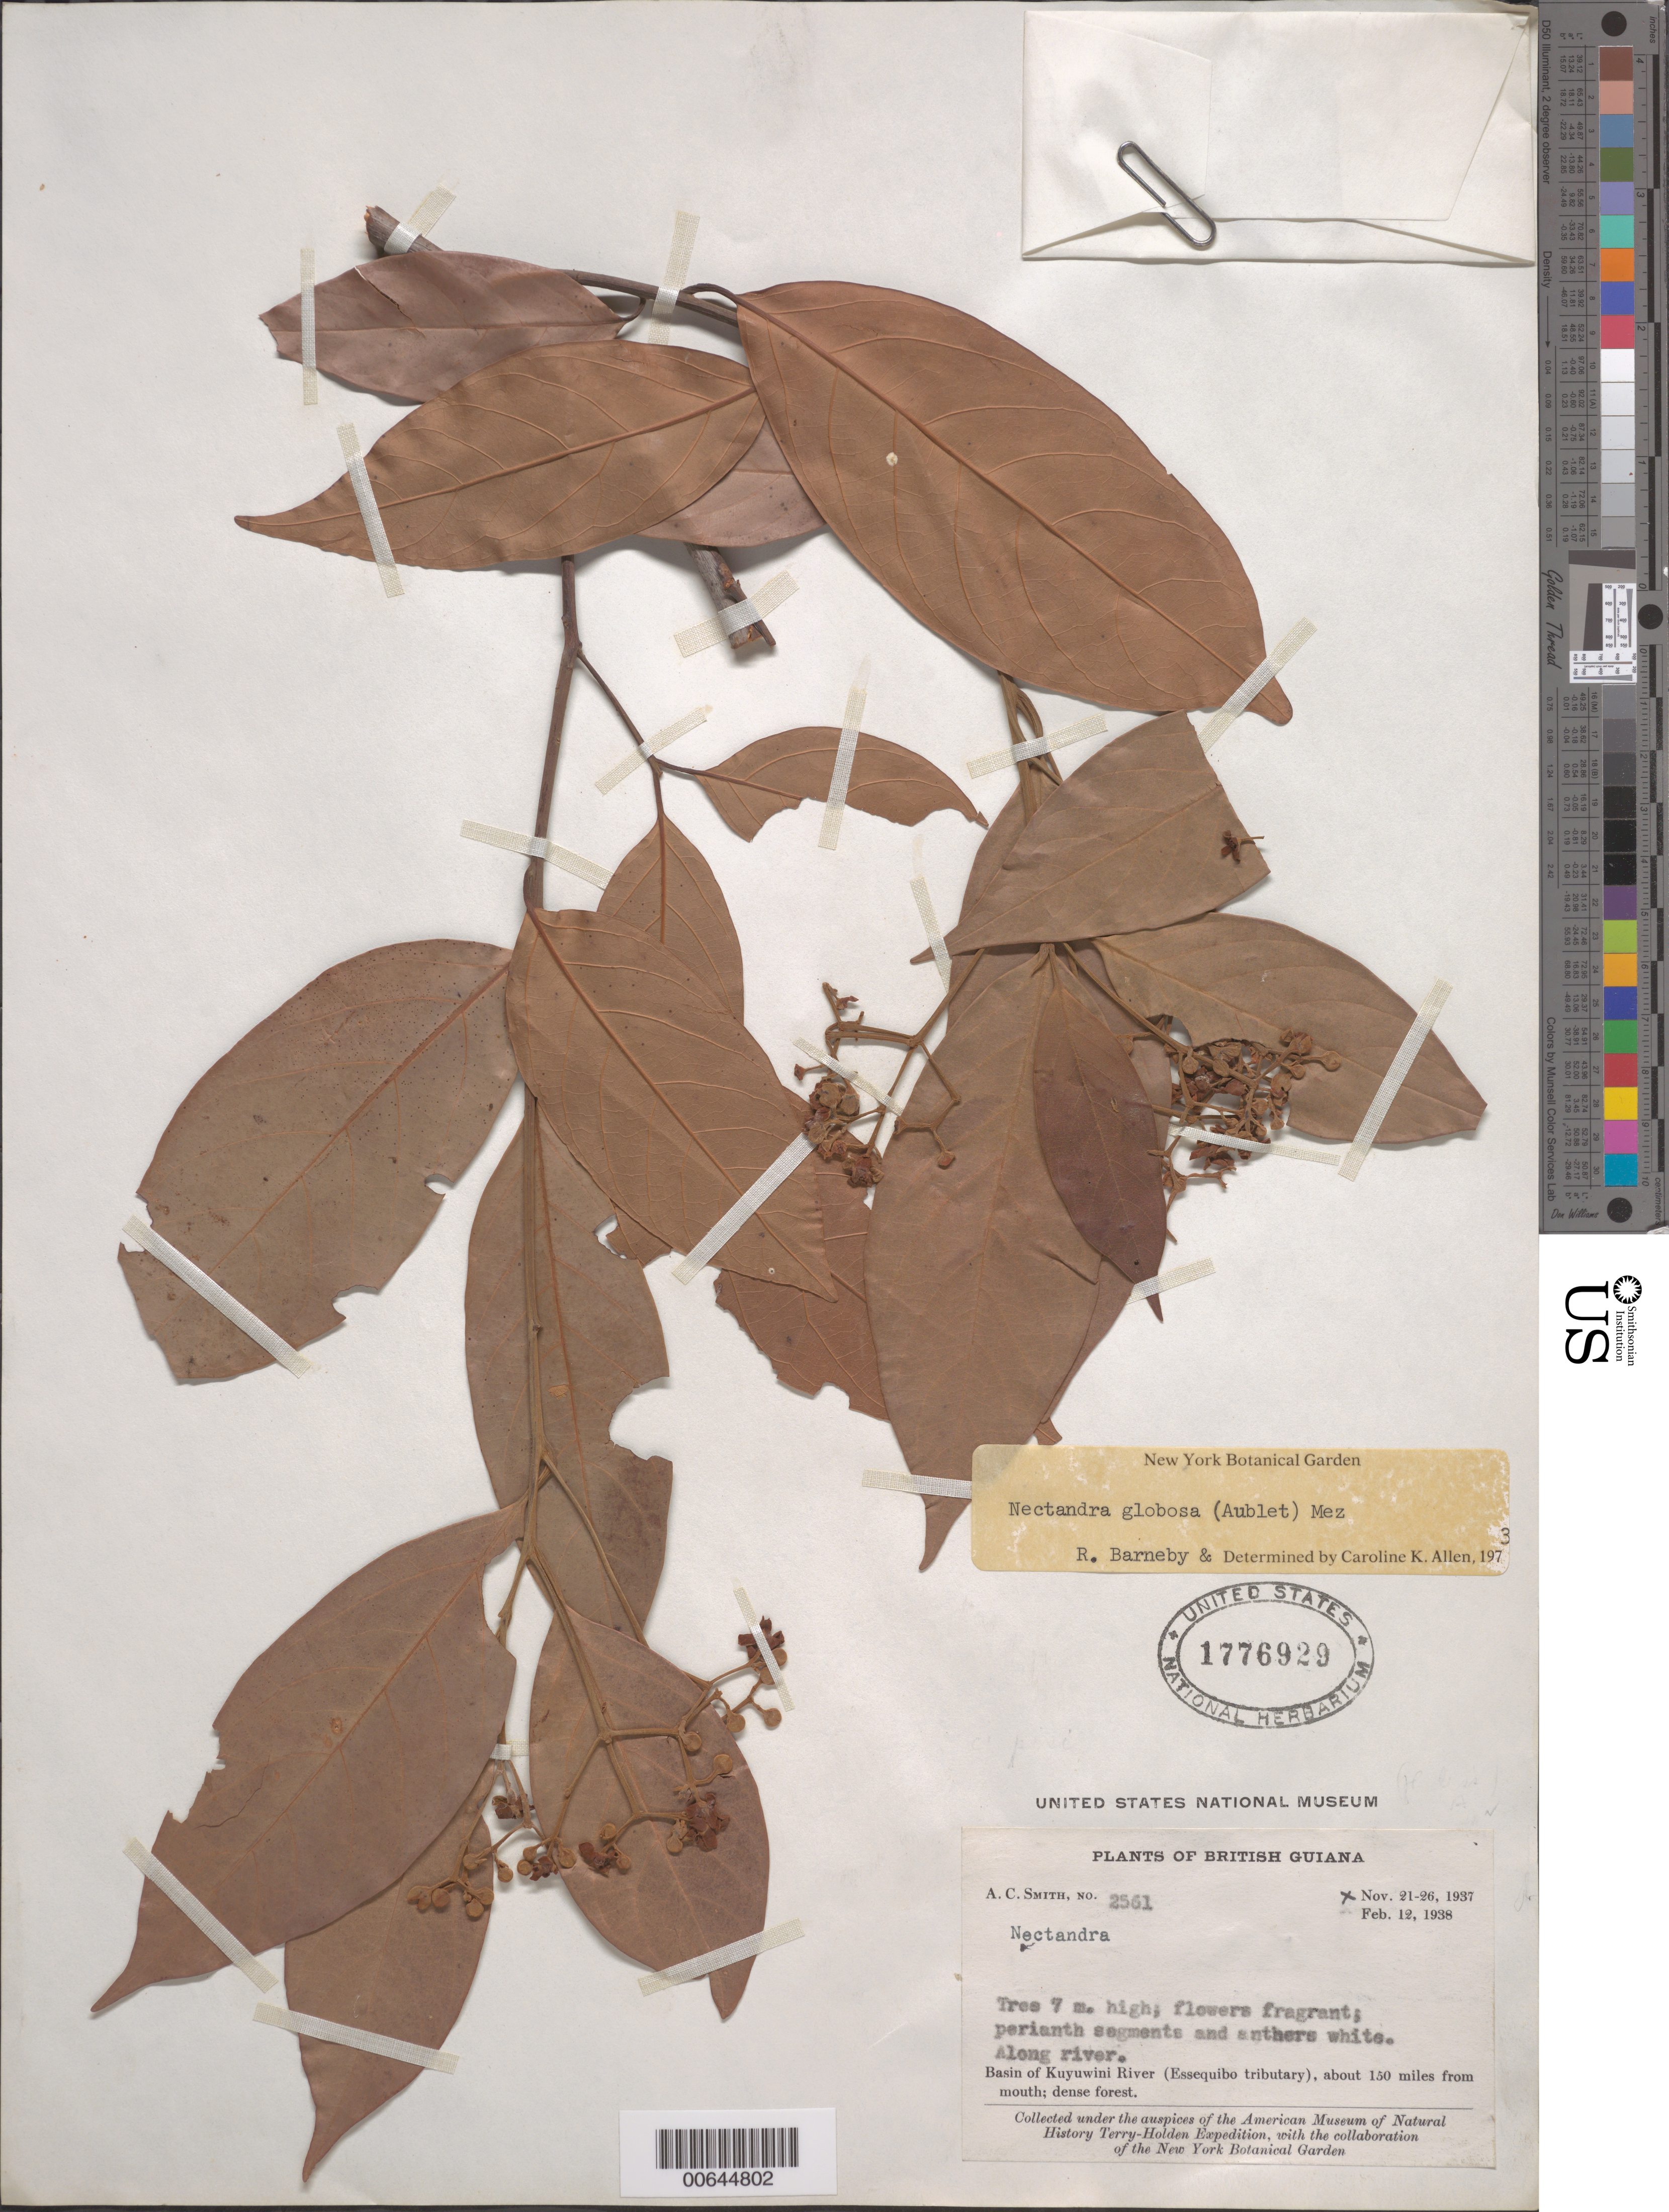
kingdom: Plantae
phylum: Tracheophyta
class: Magnoliopsida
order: Laurales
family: Lauraceae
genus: Nectandra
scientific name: Nectandra globosa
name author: (Aubl.) Mez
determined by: Allen, C. K.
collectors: A. C. Smith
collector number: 2561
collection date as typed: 21-Nov-37 to 26-Nov-37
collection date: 1937-11-21/1937-11-26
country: Guyana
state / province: U. Takutu-U. Essequibo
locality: Kuyuwini River Basin (Essequibo River tributary), about 150 mi. from mouth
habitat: Dense forest along river.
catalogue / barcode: US 1776929